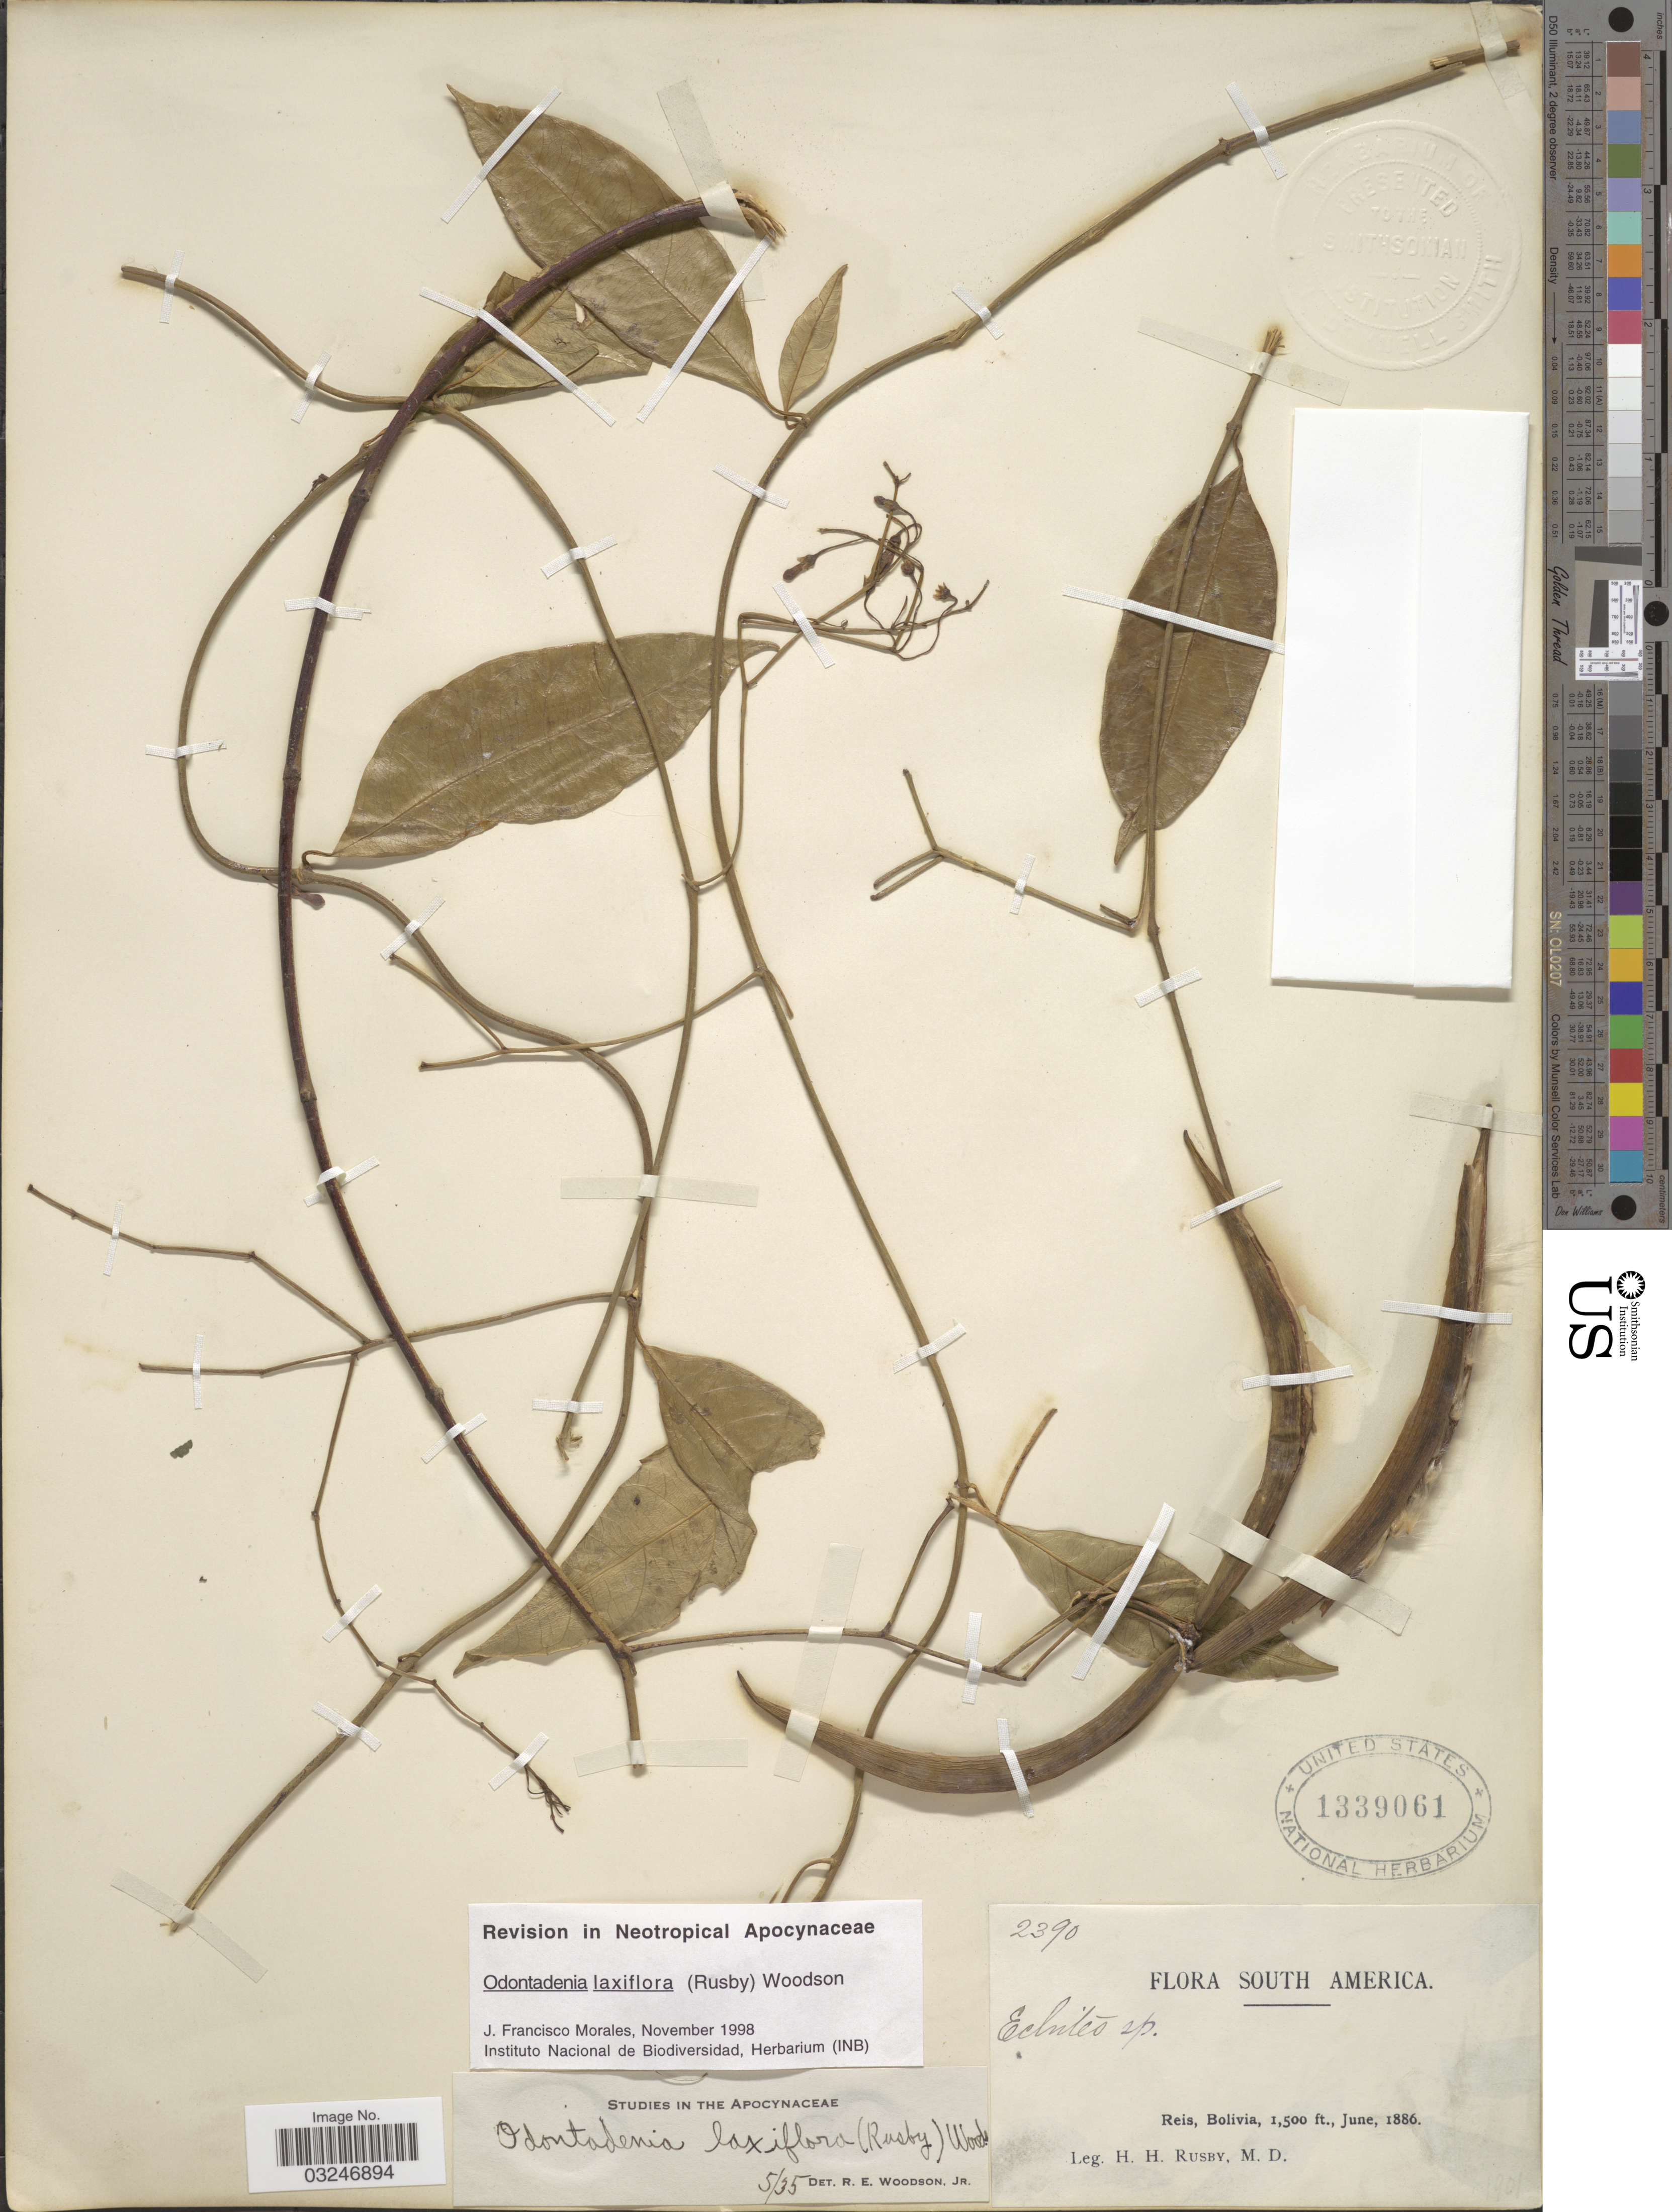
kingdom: Plantae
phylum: Tracheophyta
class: Magnoliopsida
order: Gentianales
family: Apocynaceae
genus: Odontadenia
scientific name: Odontadenia laxiflora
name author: (Rusby) Woodson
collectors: H. H. Rusby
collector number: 2390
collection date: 1886-06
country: Bolivia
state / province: Pando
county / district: Nicolas Suarez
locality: Reis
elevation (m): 457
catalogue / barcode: US 1339061